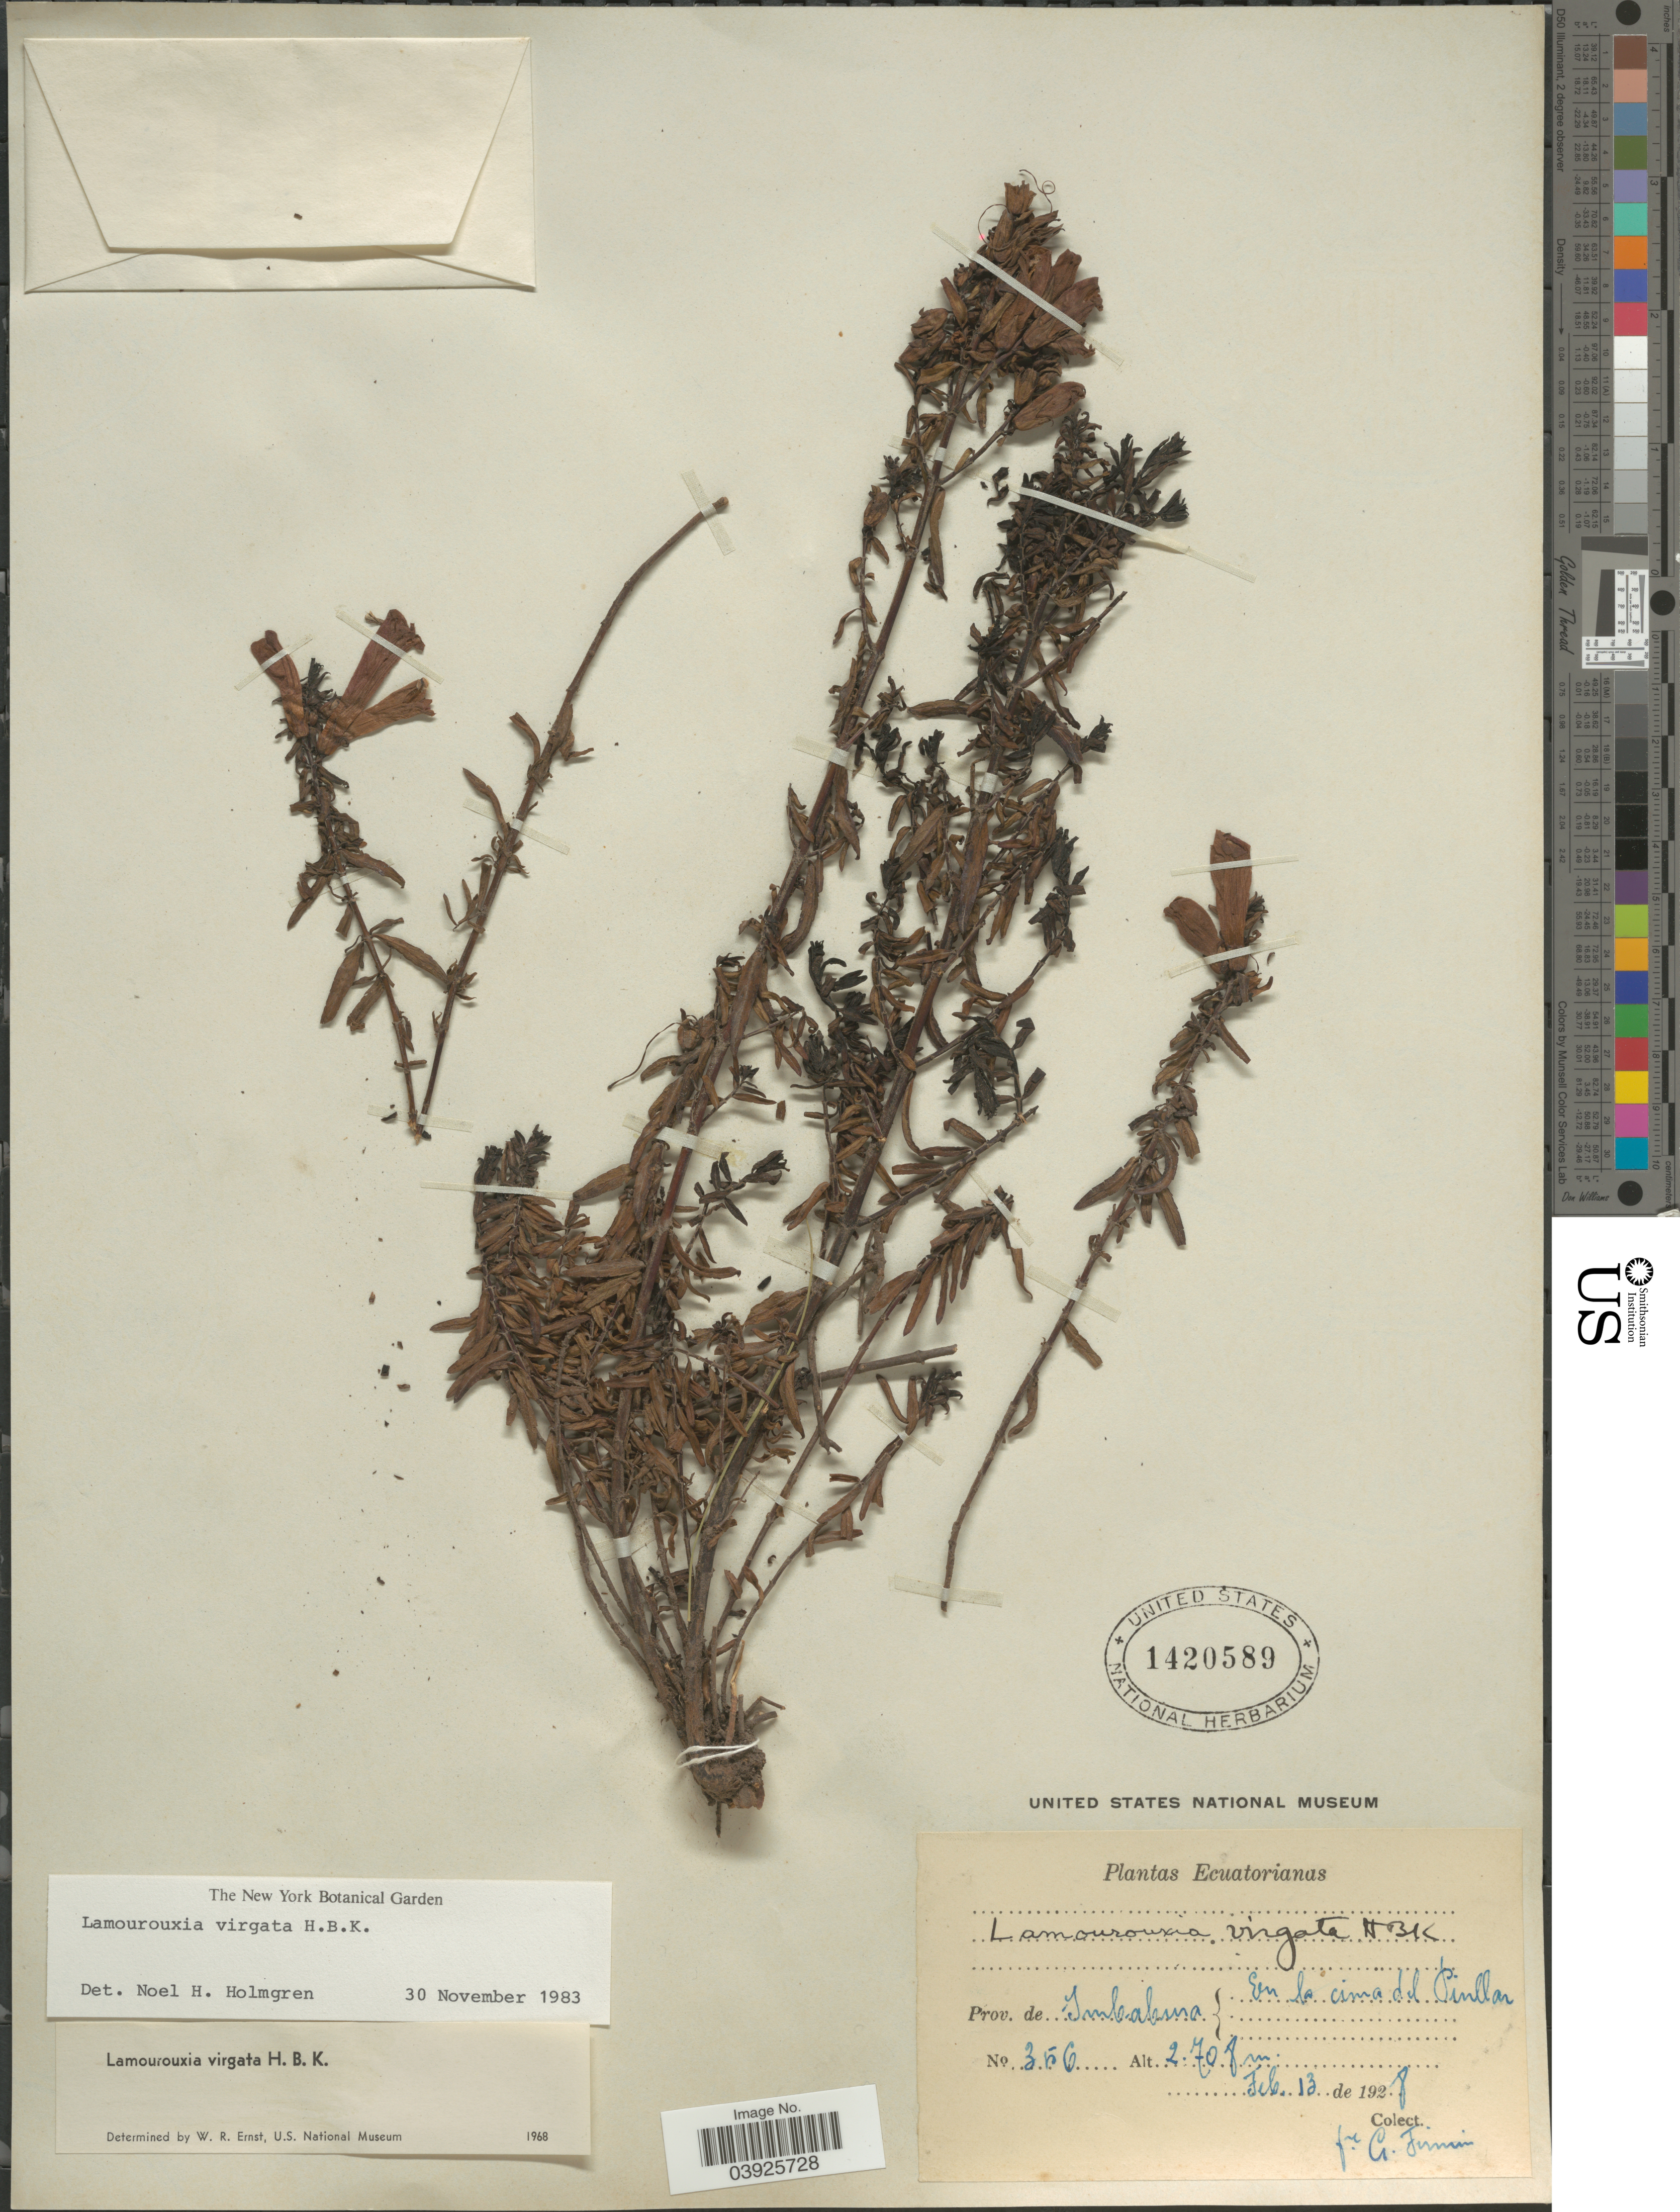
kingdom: Plantae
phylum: Tracheophyta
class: Magnoliopsida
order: Lamiales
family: Orobanchaceae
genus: Lamourouxia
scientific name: Lamourouxia virgata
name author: Kunth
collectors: F. Firmin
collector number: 356*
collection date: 1928-02-13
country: Ecuador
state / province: Imbabura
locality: En la cima del Pinllar.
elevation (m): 2708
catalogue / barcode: US 1420589